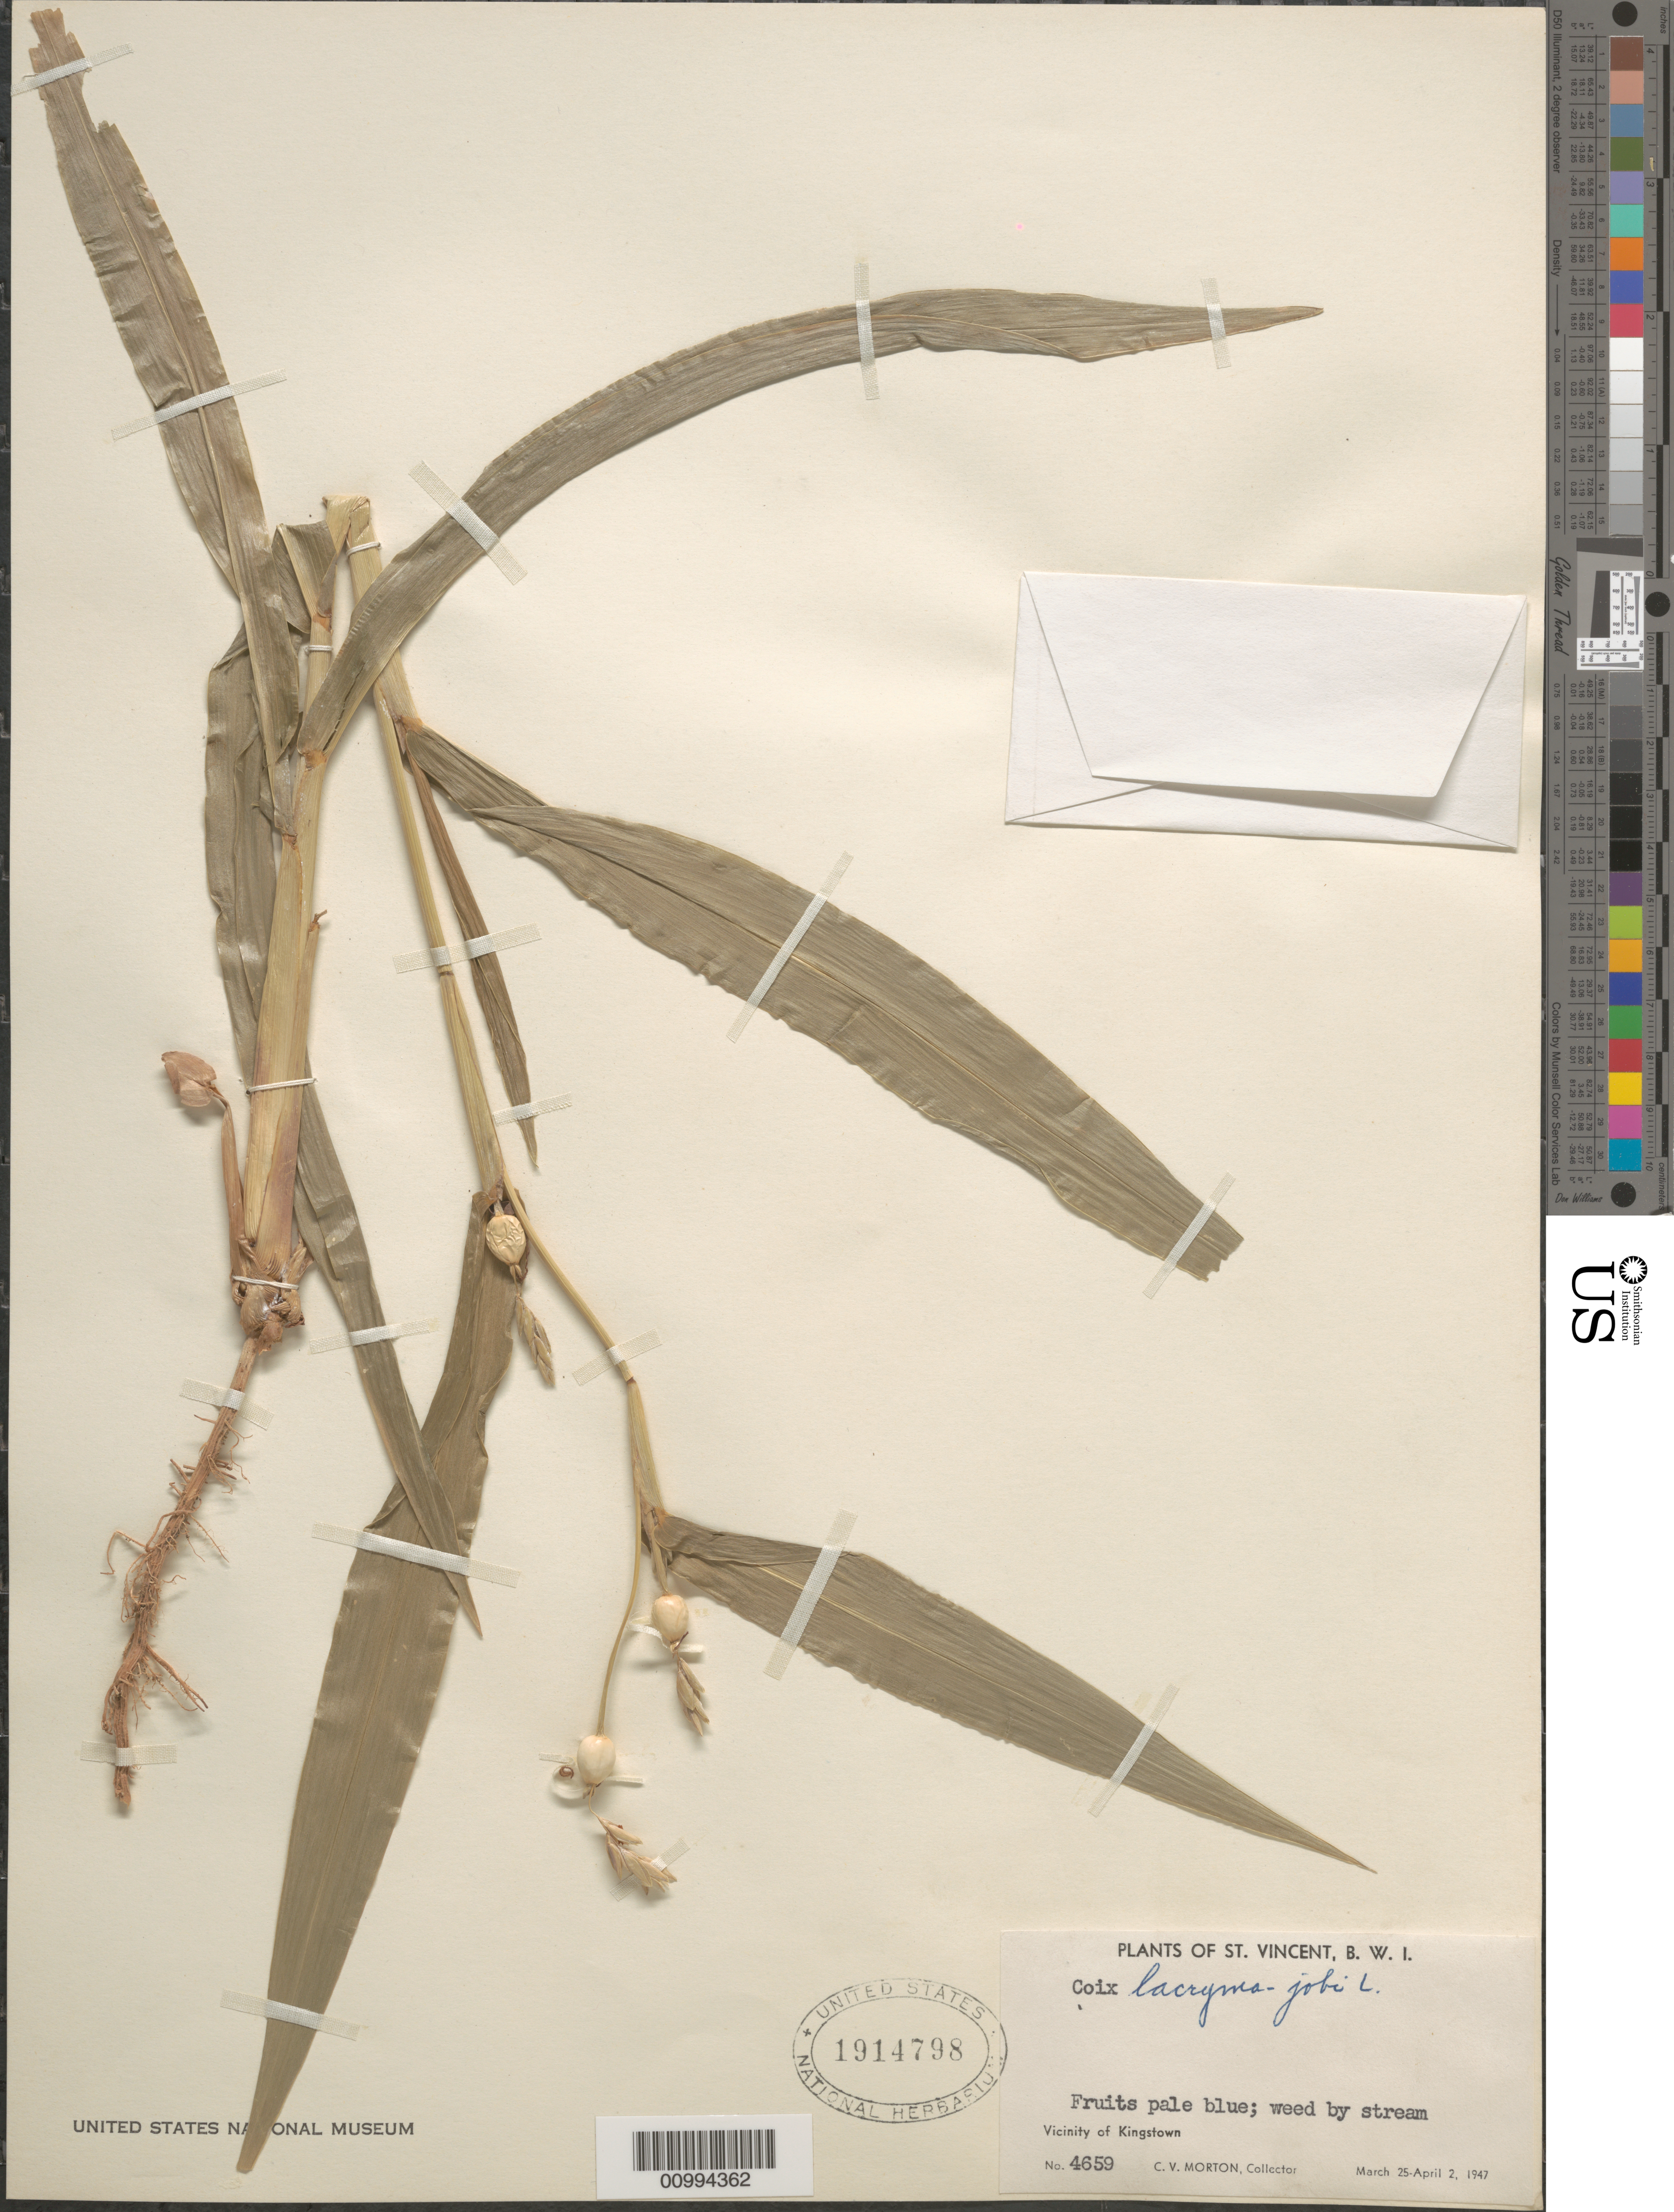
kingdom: Plantae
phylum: Tracheophyta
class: Liliopsida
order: Poales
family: Poaceae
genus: Coix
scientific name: Coix lacryma-jobi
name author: L.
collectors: C. V. Morton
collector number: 4659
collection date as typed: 25 Mar 1947 to 02 Apr 1947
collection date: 1947-03-25/1947-04-02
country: St. Vincent - Grenadines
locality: Vicinity of Kinstown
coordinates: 0 N, 0 E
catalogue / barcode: US 1914798